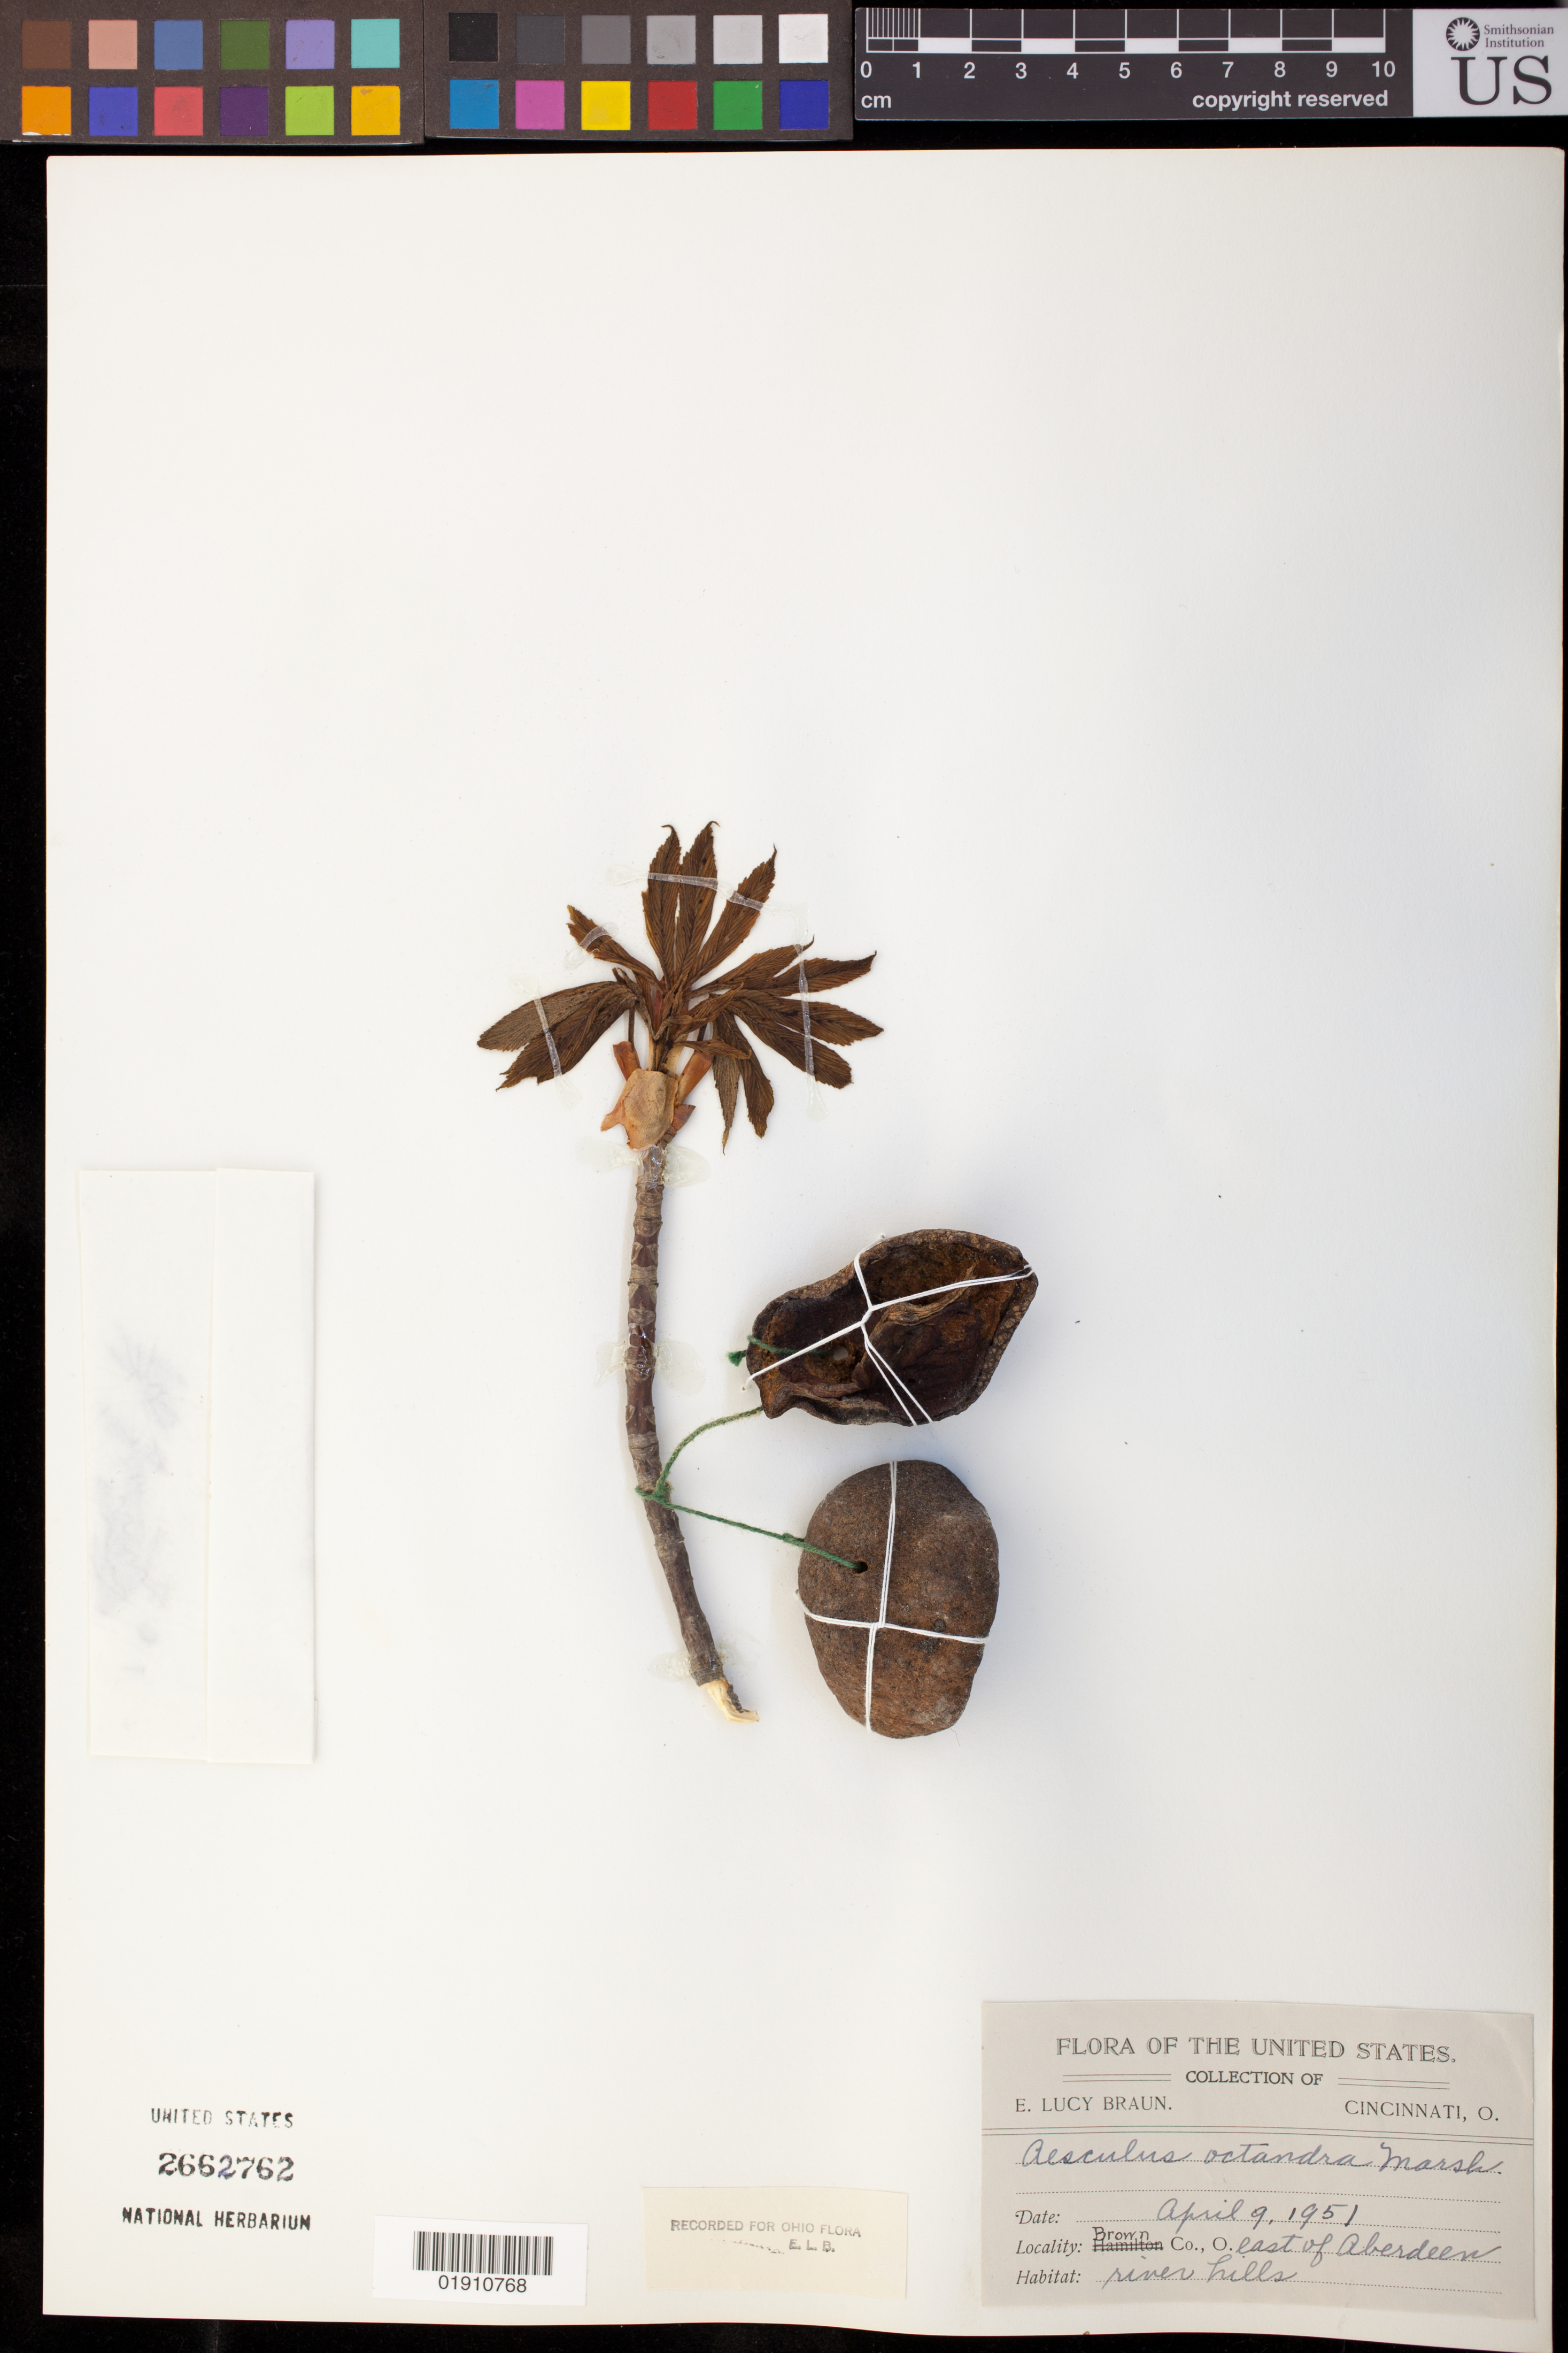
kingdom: Plantae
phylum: Tracheophyta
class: Magnoliopsida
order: Sapindales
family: Sapindaceae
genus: Aesculus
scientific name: Aesculus octandra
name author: Marshall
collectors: E. L. Braun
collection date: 1951-04-09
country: United States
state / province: Ohio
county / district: Brown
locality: east of Aberdeen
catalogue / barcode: US 2662762